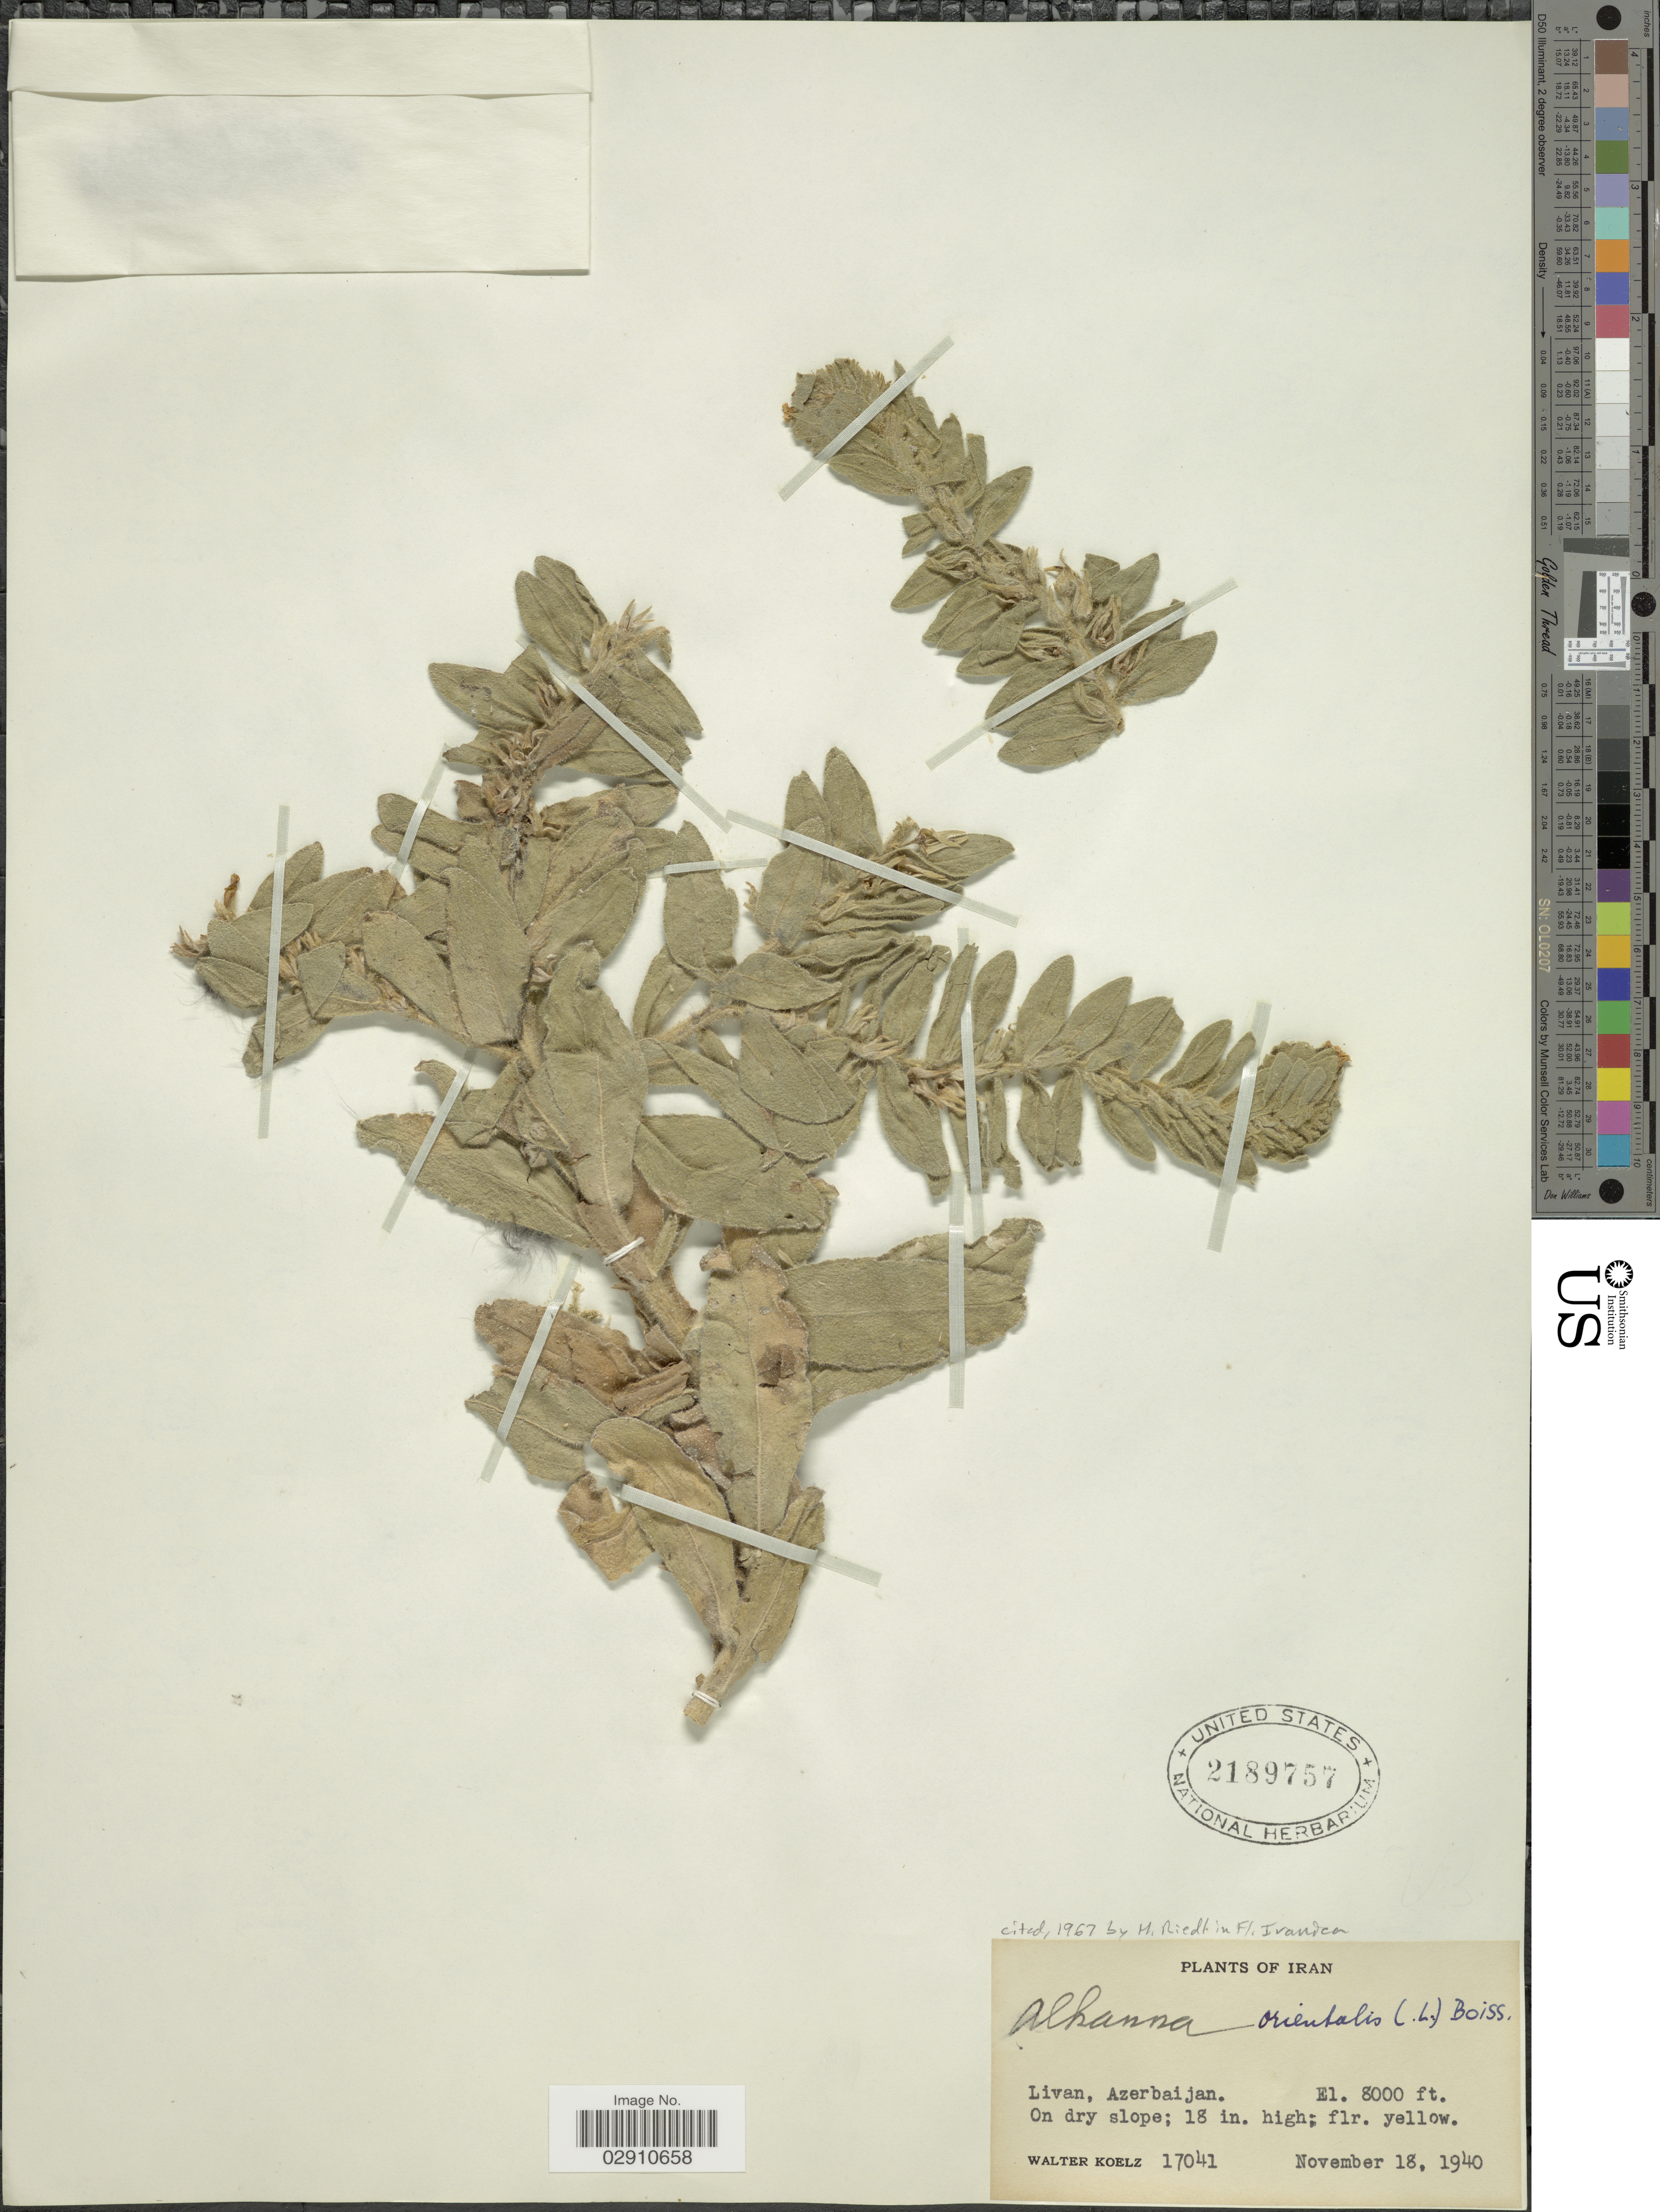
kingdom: Plantae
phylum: Tracheophyta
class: Magnoliopsida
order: Boraginales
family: Boraginaceae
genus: Alkanna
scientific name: Alkanna orientalis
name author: (L.) Boiss.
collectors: W. N. Koelz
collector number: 17041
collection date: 1940-11-18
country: Iran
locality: Livan, Azerbaijan.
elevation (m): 2438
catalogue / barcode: US 2189757